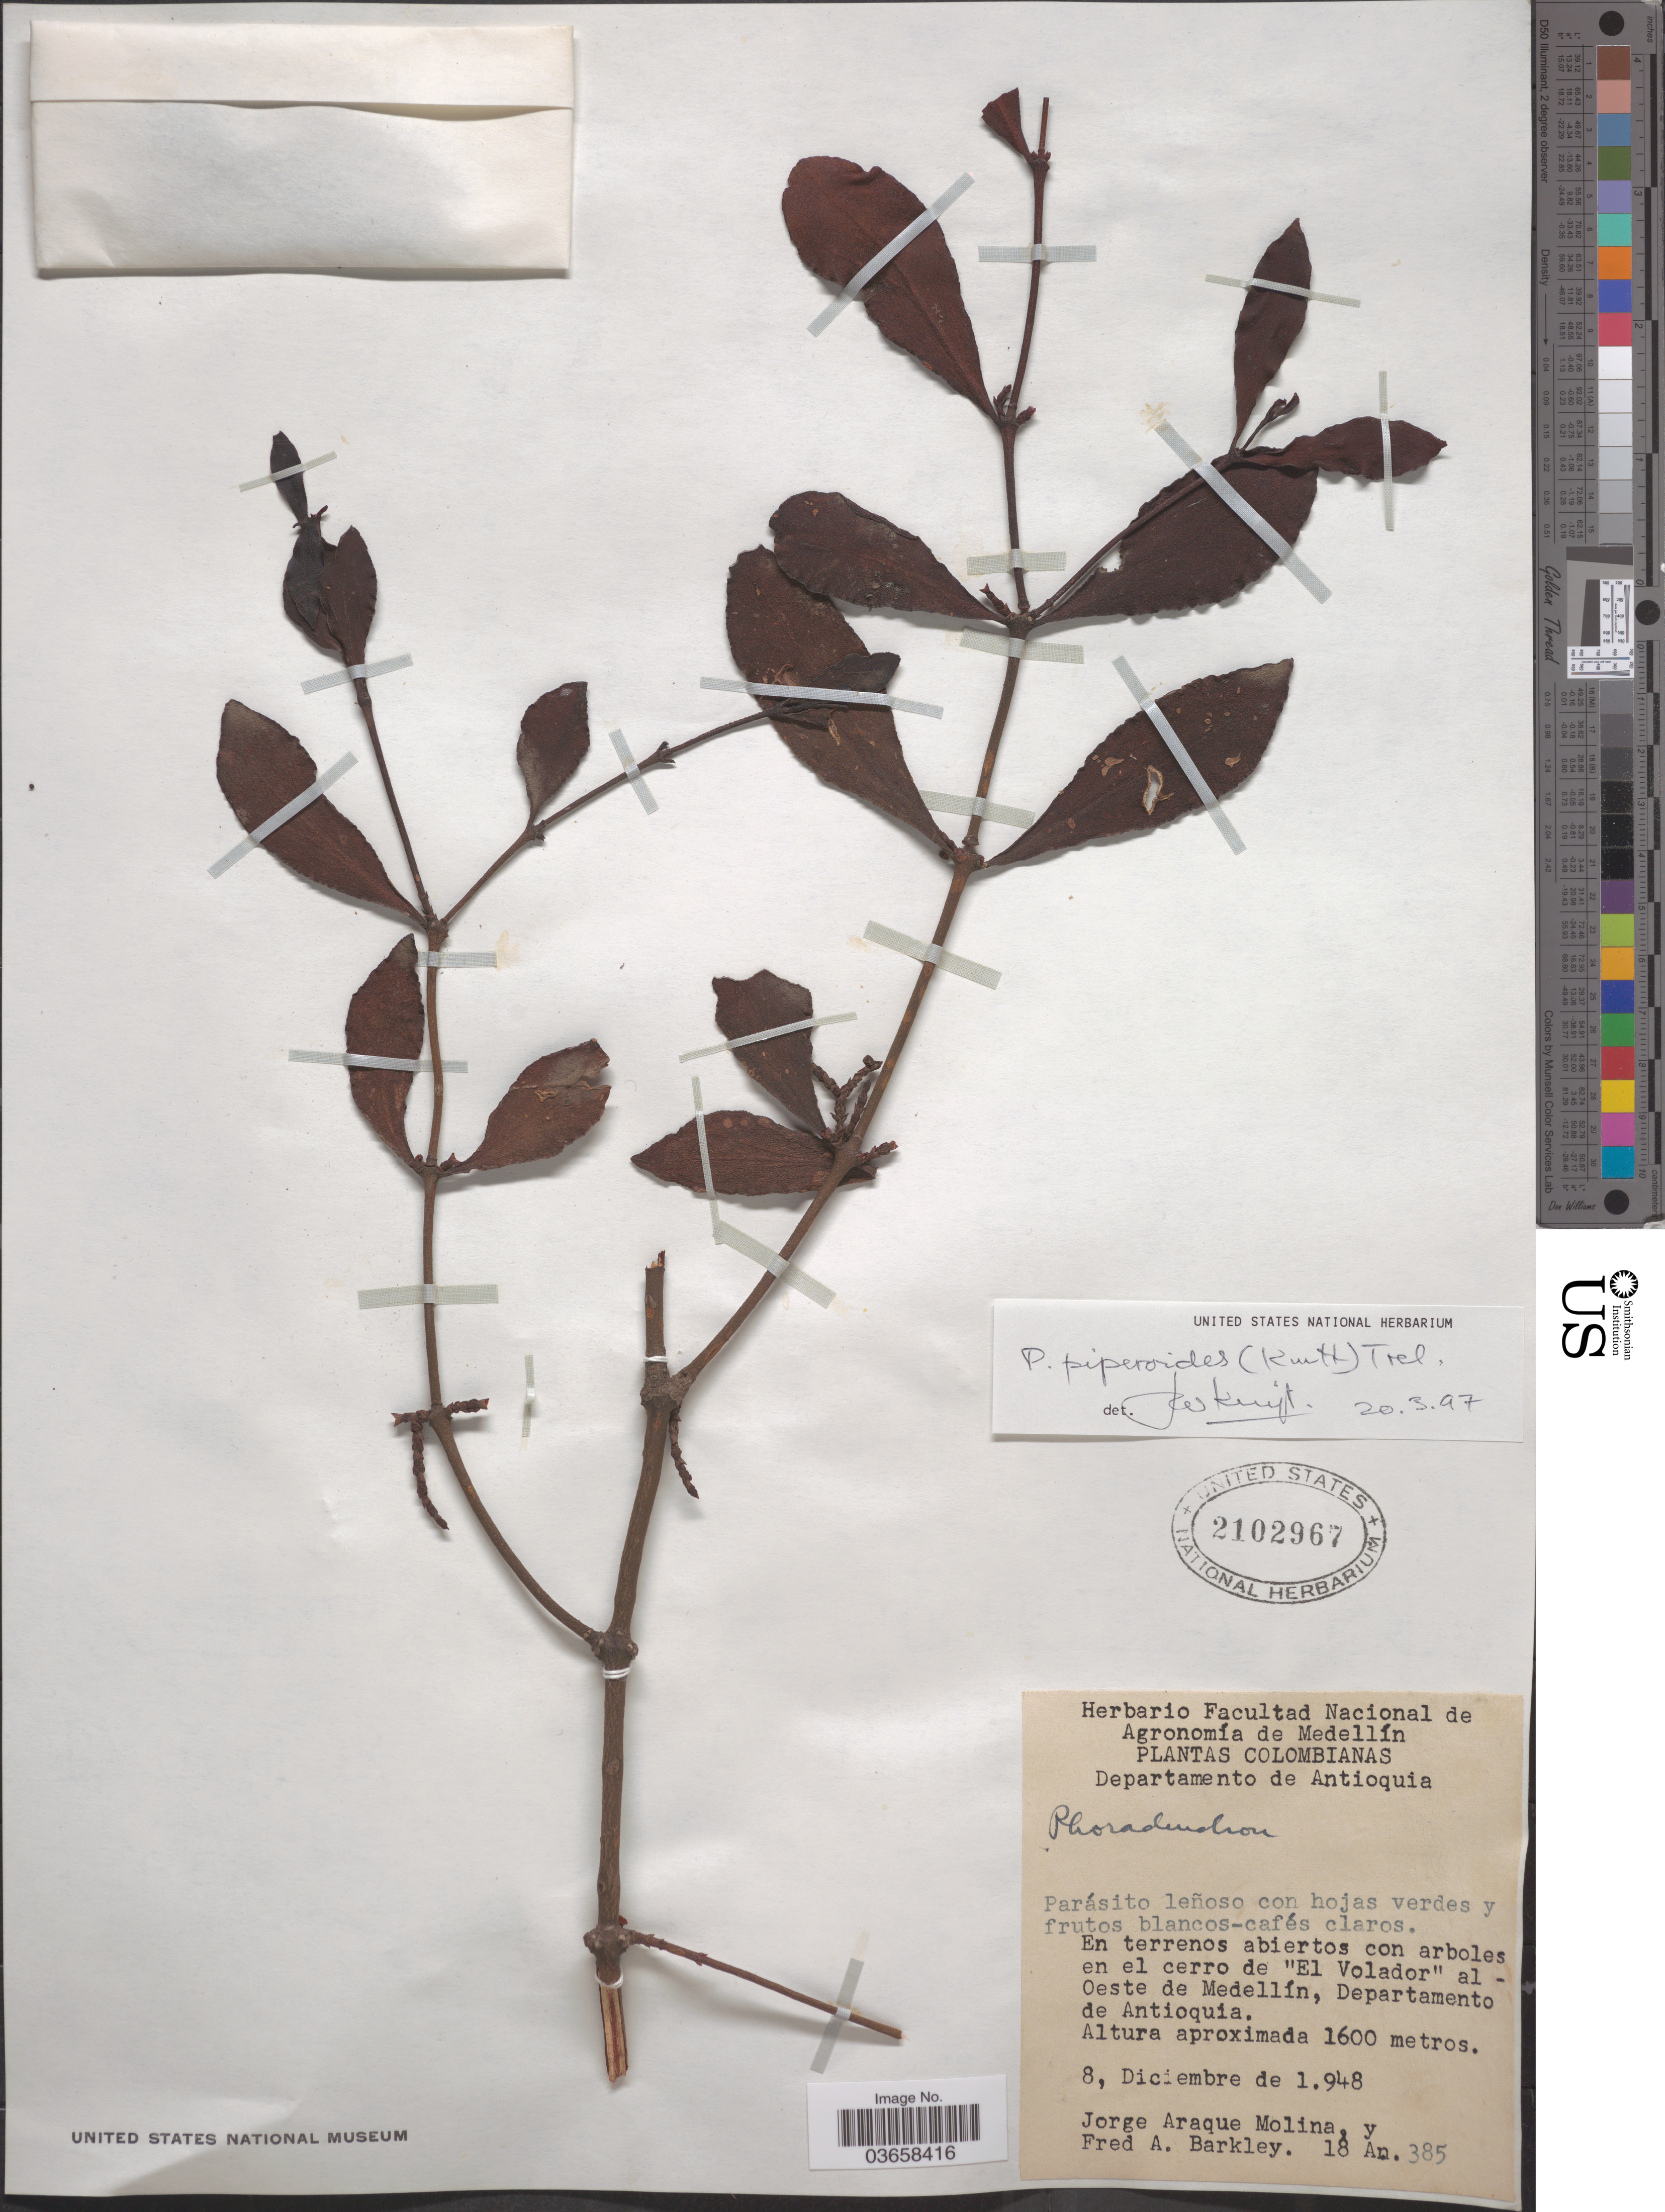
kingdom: Plantae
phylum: Tracheophyta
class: Magnoliopsida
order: Santalales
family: Viscaceae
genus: Phoradendron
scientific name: Phoradendron piperoides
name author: (Kunth) Trel.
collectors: J. A. Molina & F. A. Barkley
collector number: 18An385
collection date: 1948-12-08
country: Colombia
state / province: Antioquia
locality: Departamento de Antioquia. En terrenos abiertos con arboles en el cerro de "El Volador" al Oeste de Medellín, Departamento de Antioquia.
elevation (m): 1600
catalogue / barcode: US 2102967